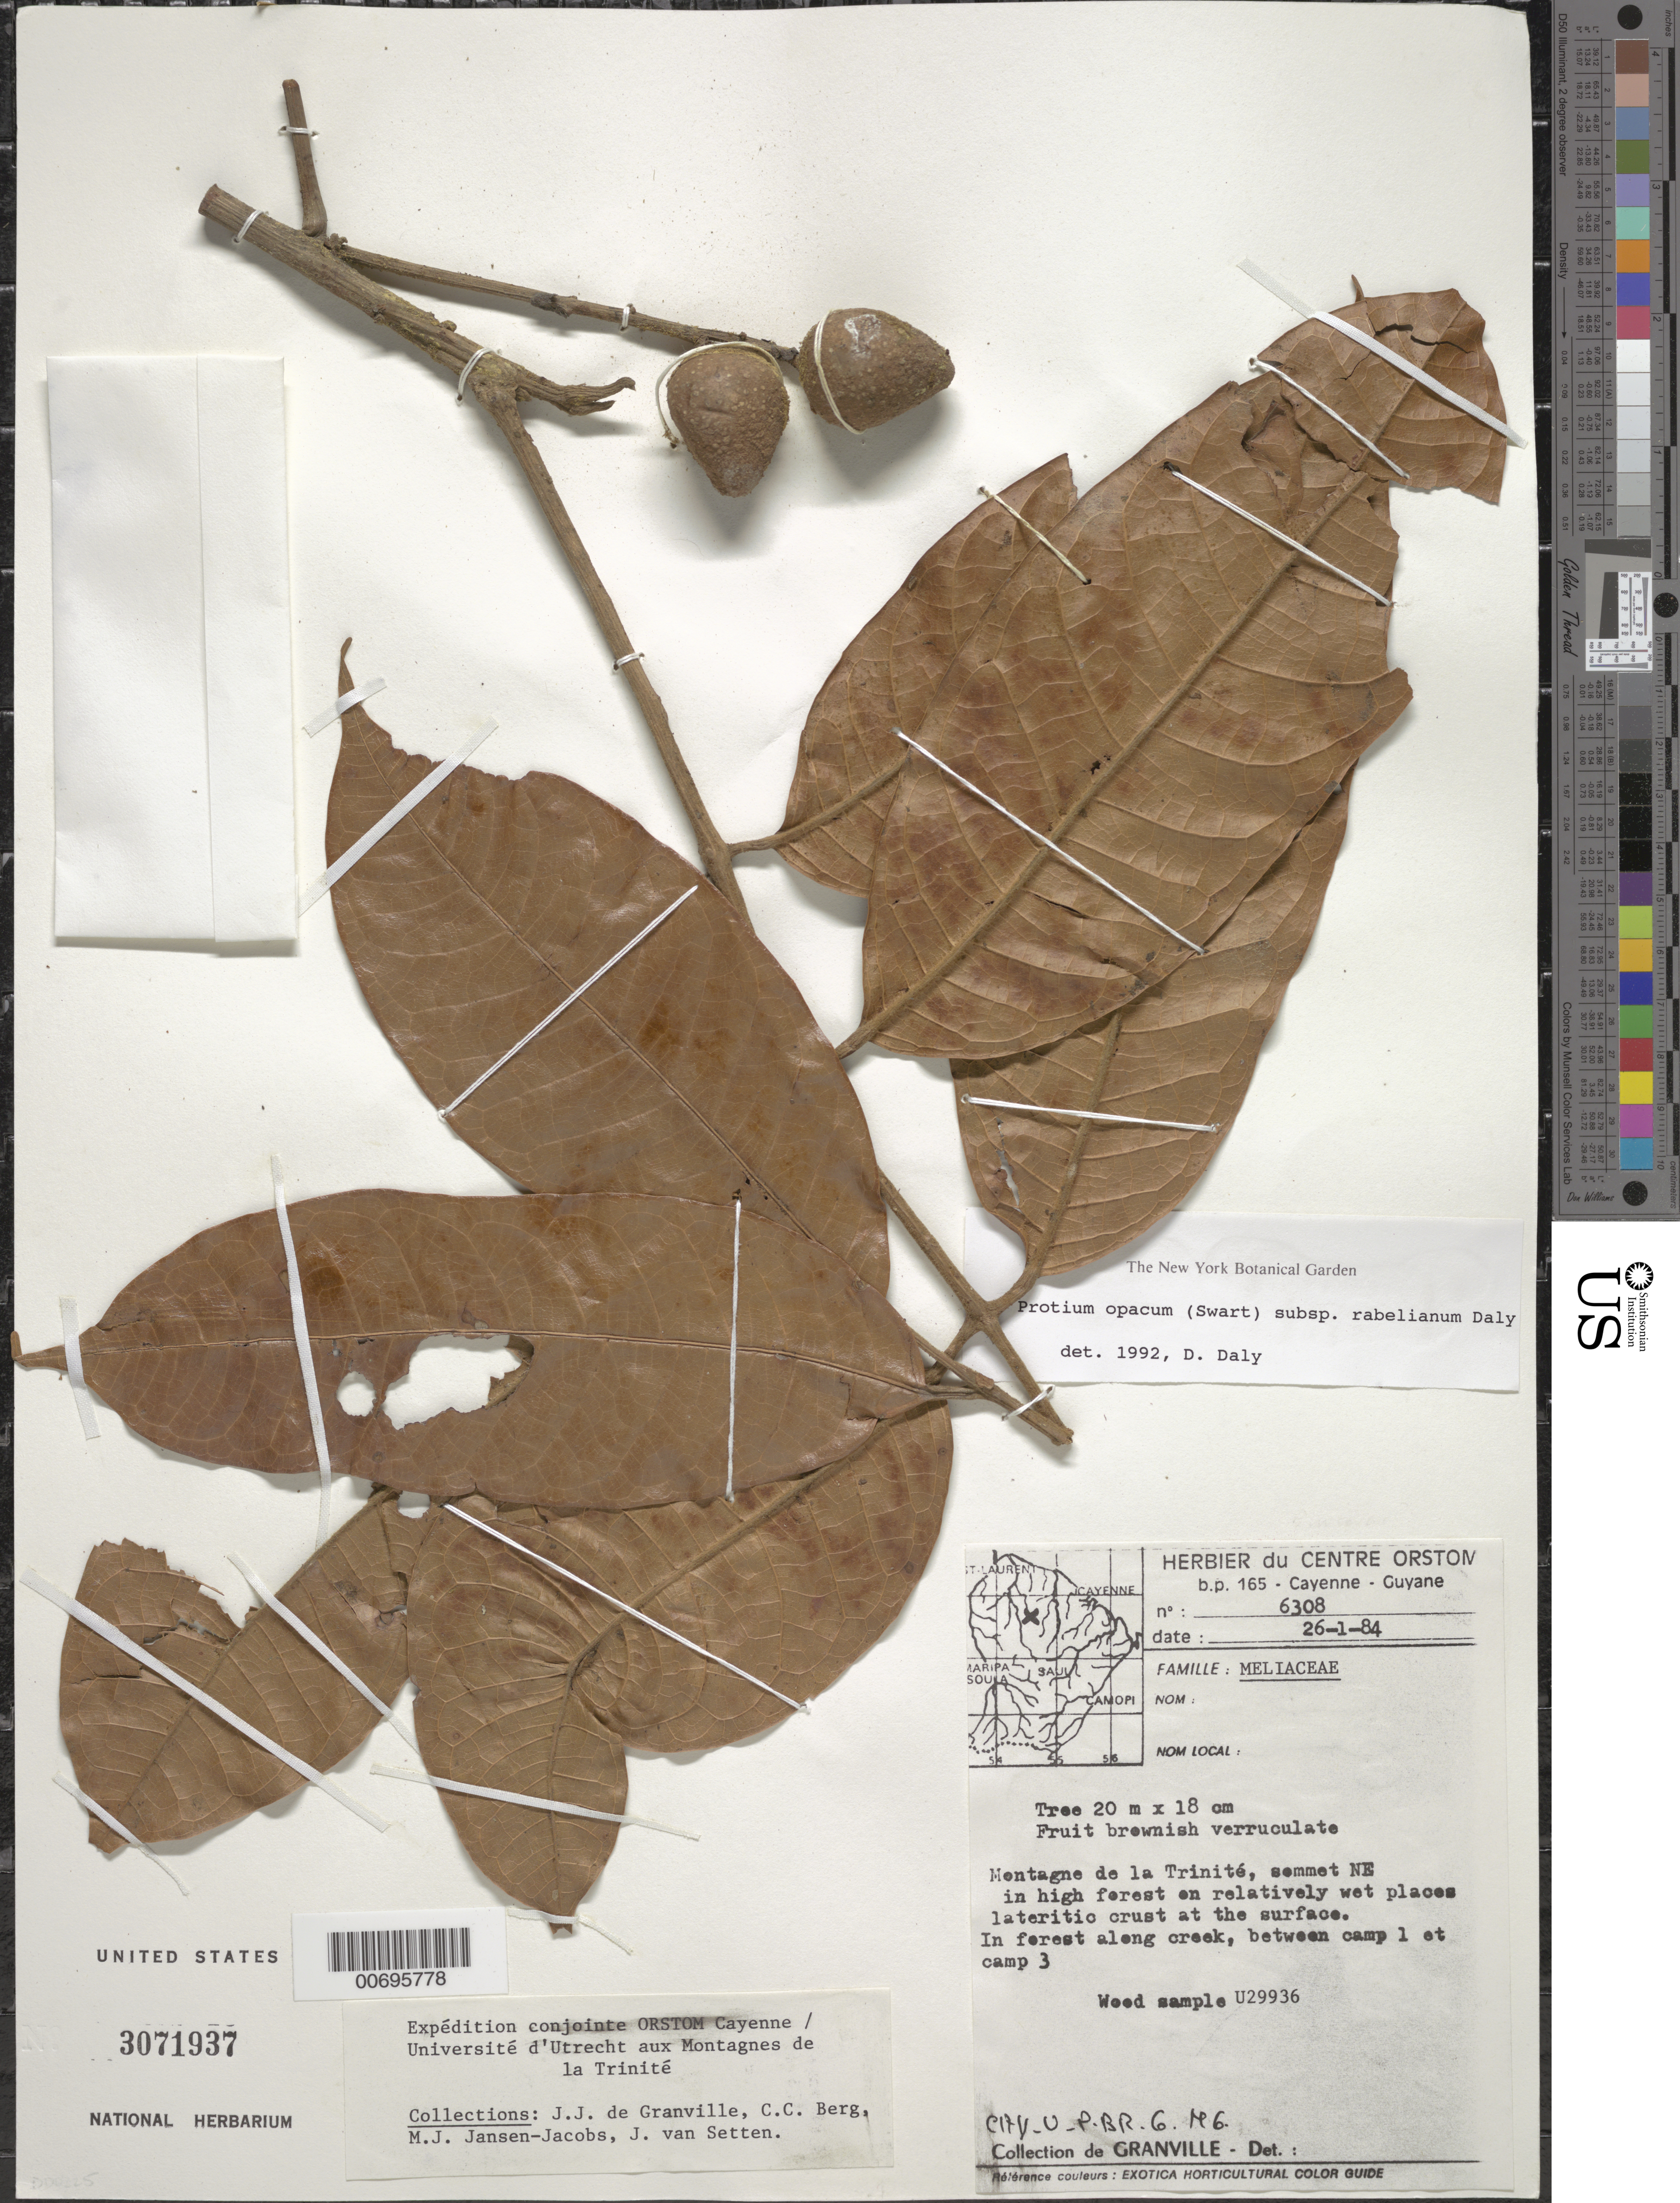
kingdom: Plantae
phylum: Tracheophyta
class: Magnoliopsida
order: Sapindales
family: Meliaceae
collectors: J.-J. de Granville, C. C. Berg, M. J. Jansen-Jacobs & J. van Setten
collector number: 6308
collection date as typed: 26-Jan-84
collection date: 1984-01-26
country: French Guiana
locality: Montagnes de la Trinité, sommet NE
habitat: High forest on relatively wet places, lateritic crust at the surface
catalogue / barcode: US 3071937